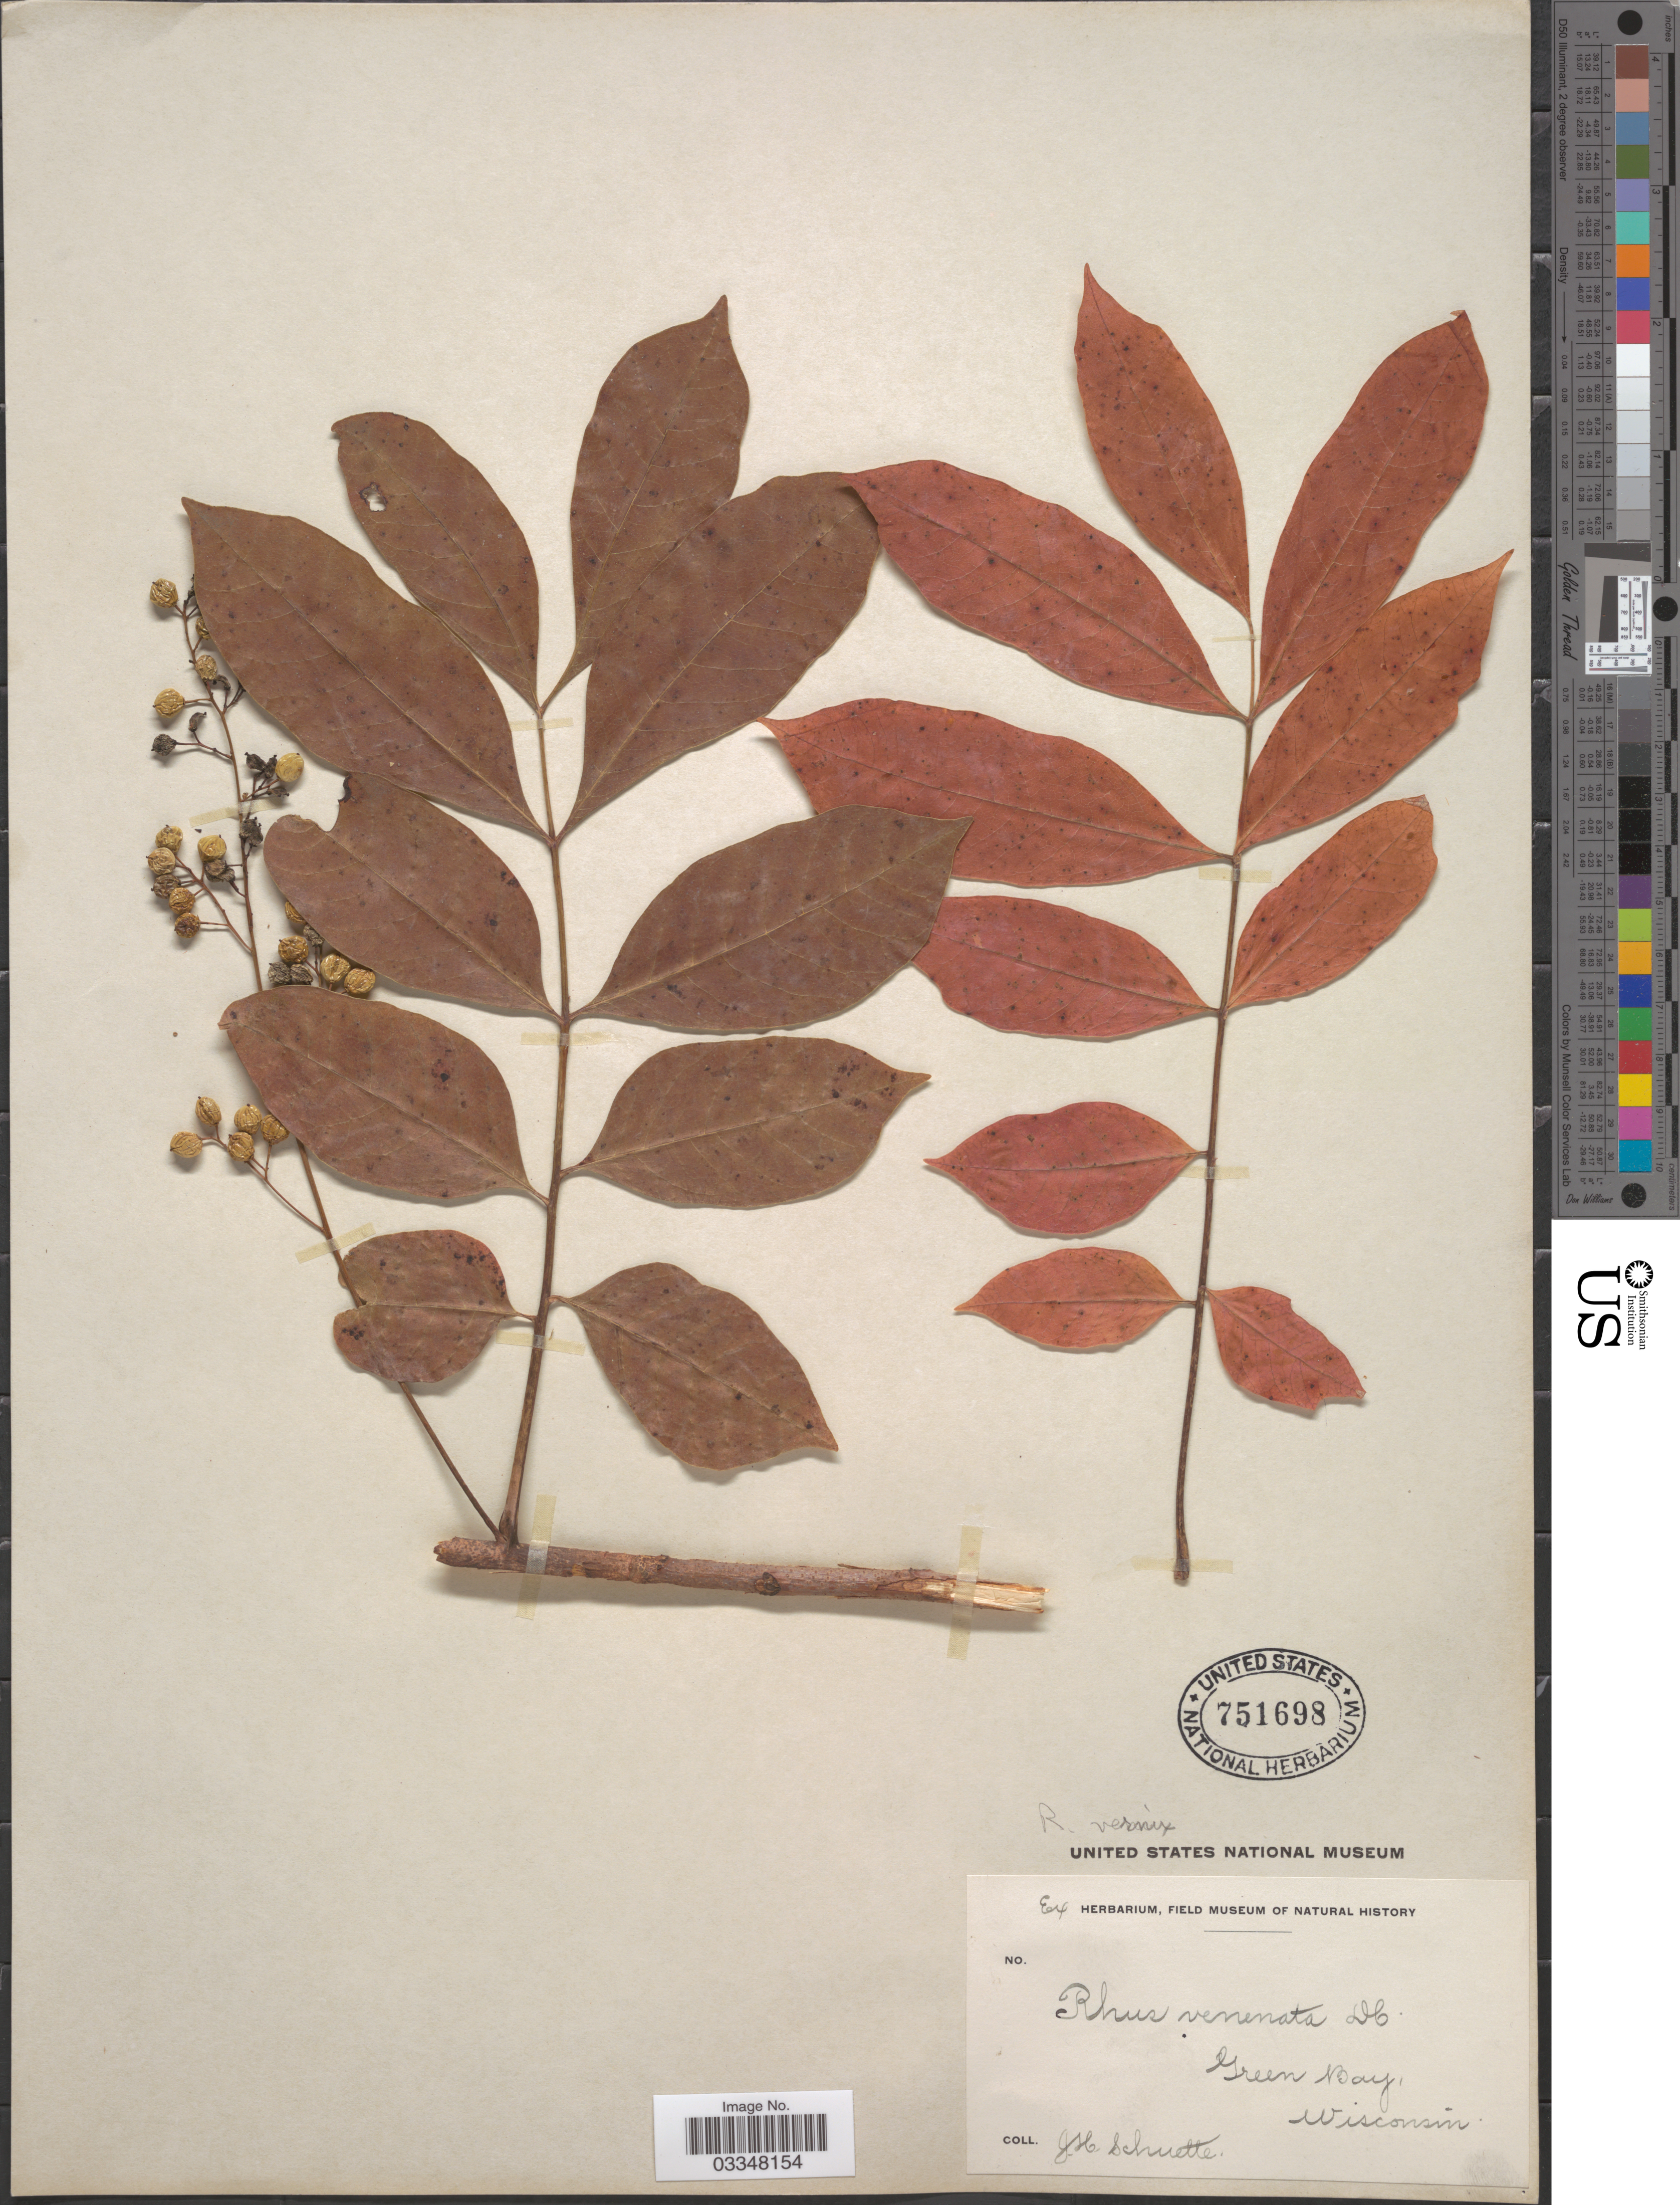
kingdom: Plantae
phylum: Tracheophyta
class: Magnoliopsida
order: Sapindales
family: Anacardiaceae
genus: Toxicodendron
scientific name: Toxicodendron vernix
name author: (L.) Kuntze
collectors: J. H. Schuette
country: United States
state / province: Wisconsin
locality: Green Bay.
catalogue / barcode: US 751698